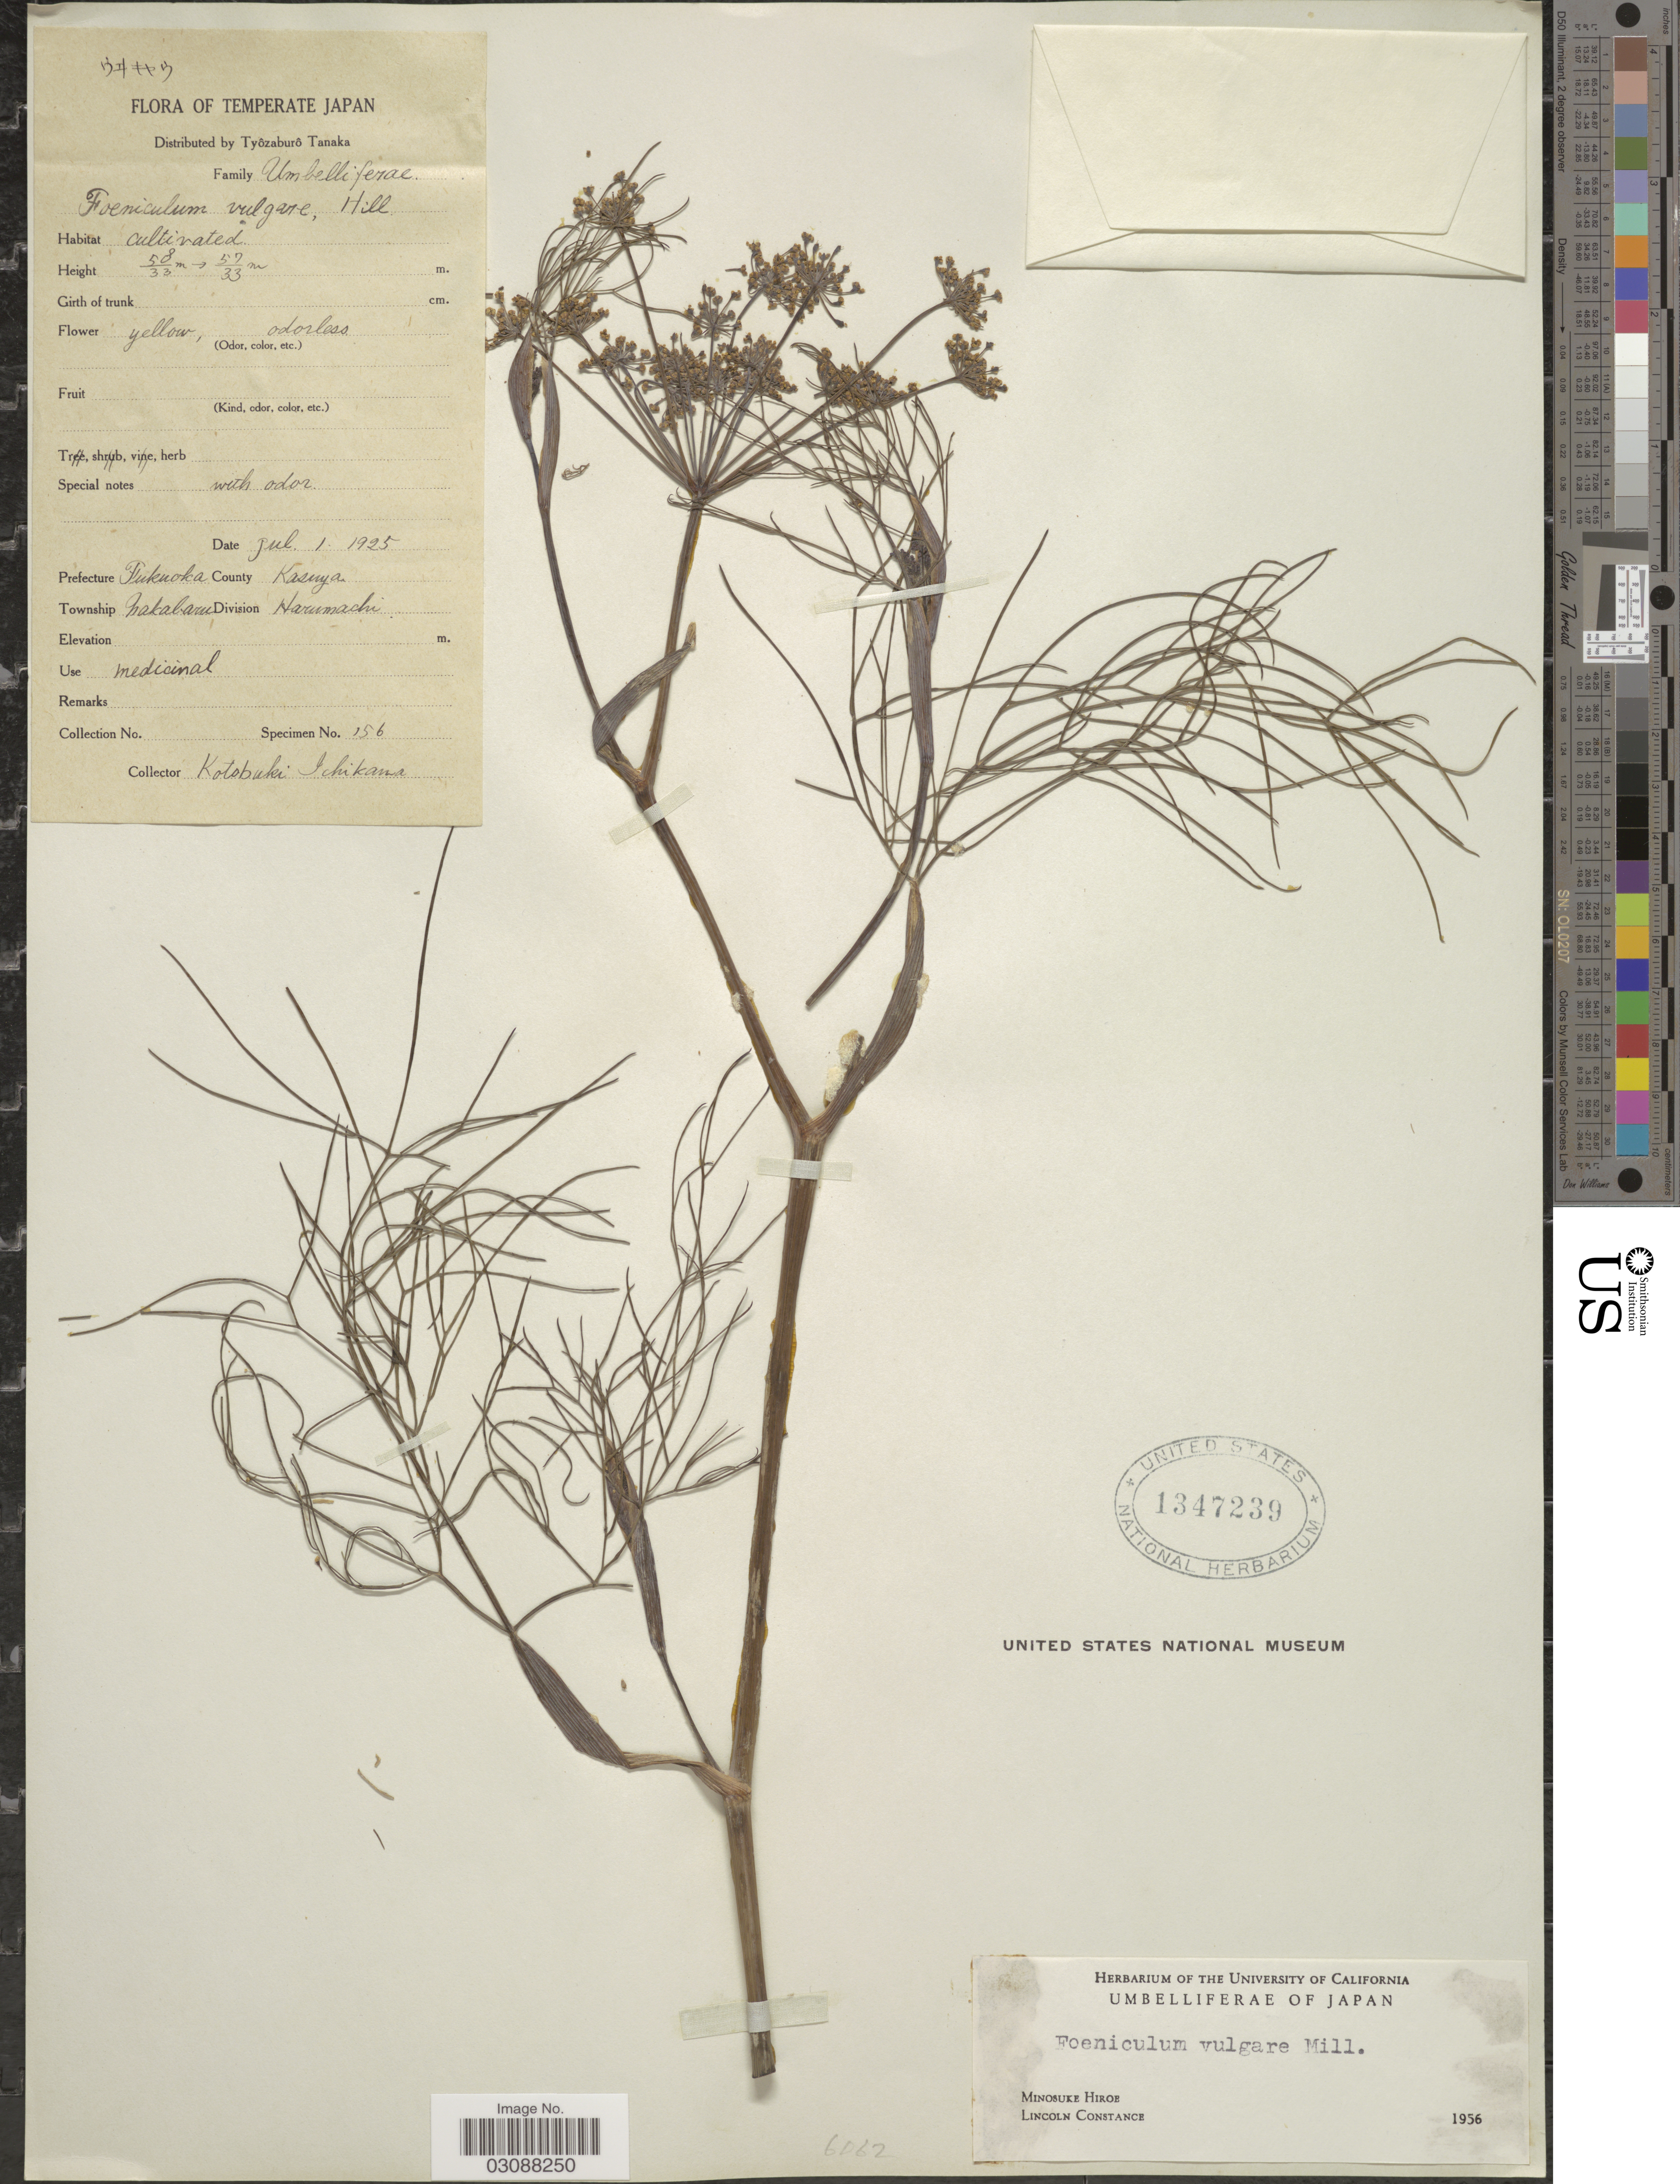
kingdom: Plantae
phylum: Tracheophyta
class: Magnoliopsida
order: Apiales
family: Apiaceae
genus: Foeniculum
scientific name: Foeniculum vulgare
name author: Mill.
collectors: K. Ichikawa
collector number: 156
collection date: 1925-07-01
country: Japan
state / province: Hukuoka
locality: Prefecture Fukuoka. County Kasenya. Township Nakabaru, Division Harumachi.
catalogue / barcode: US 1347239